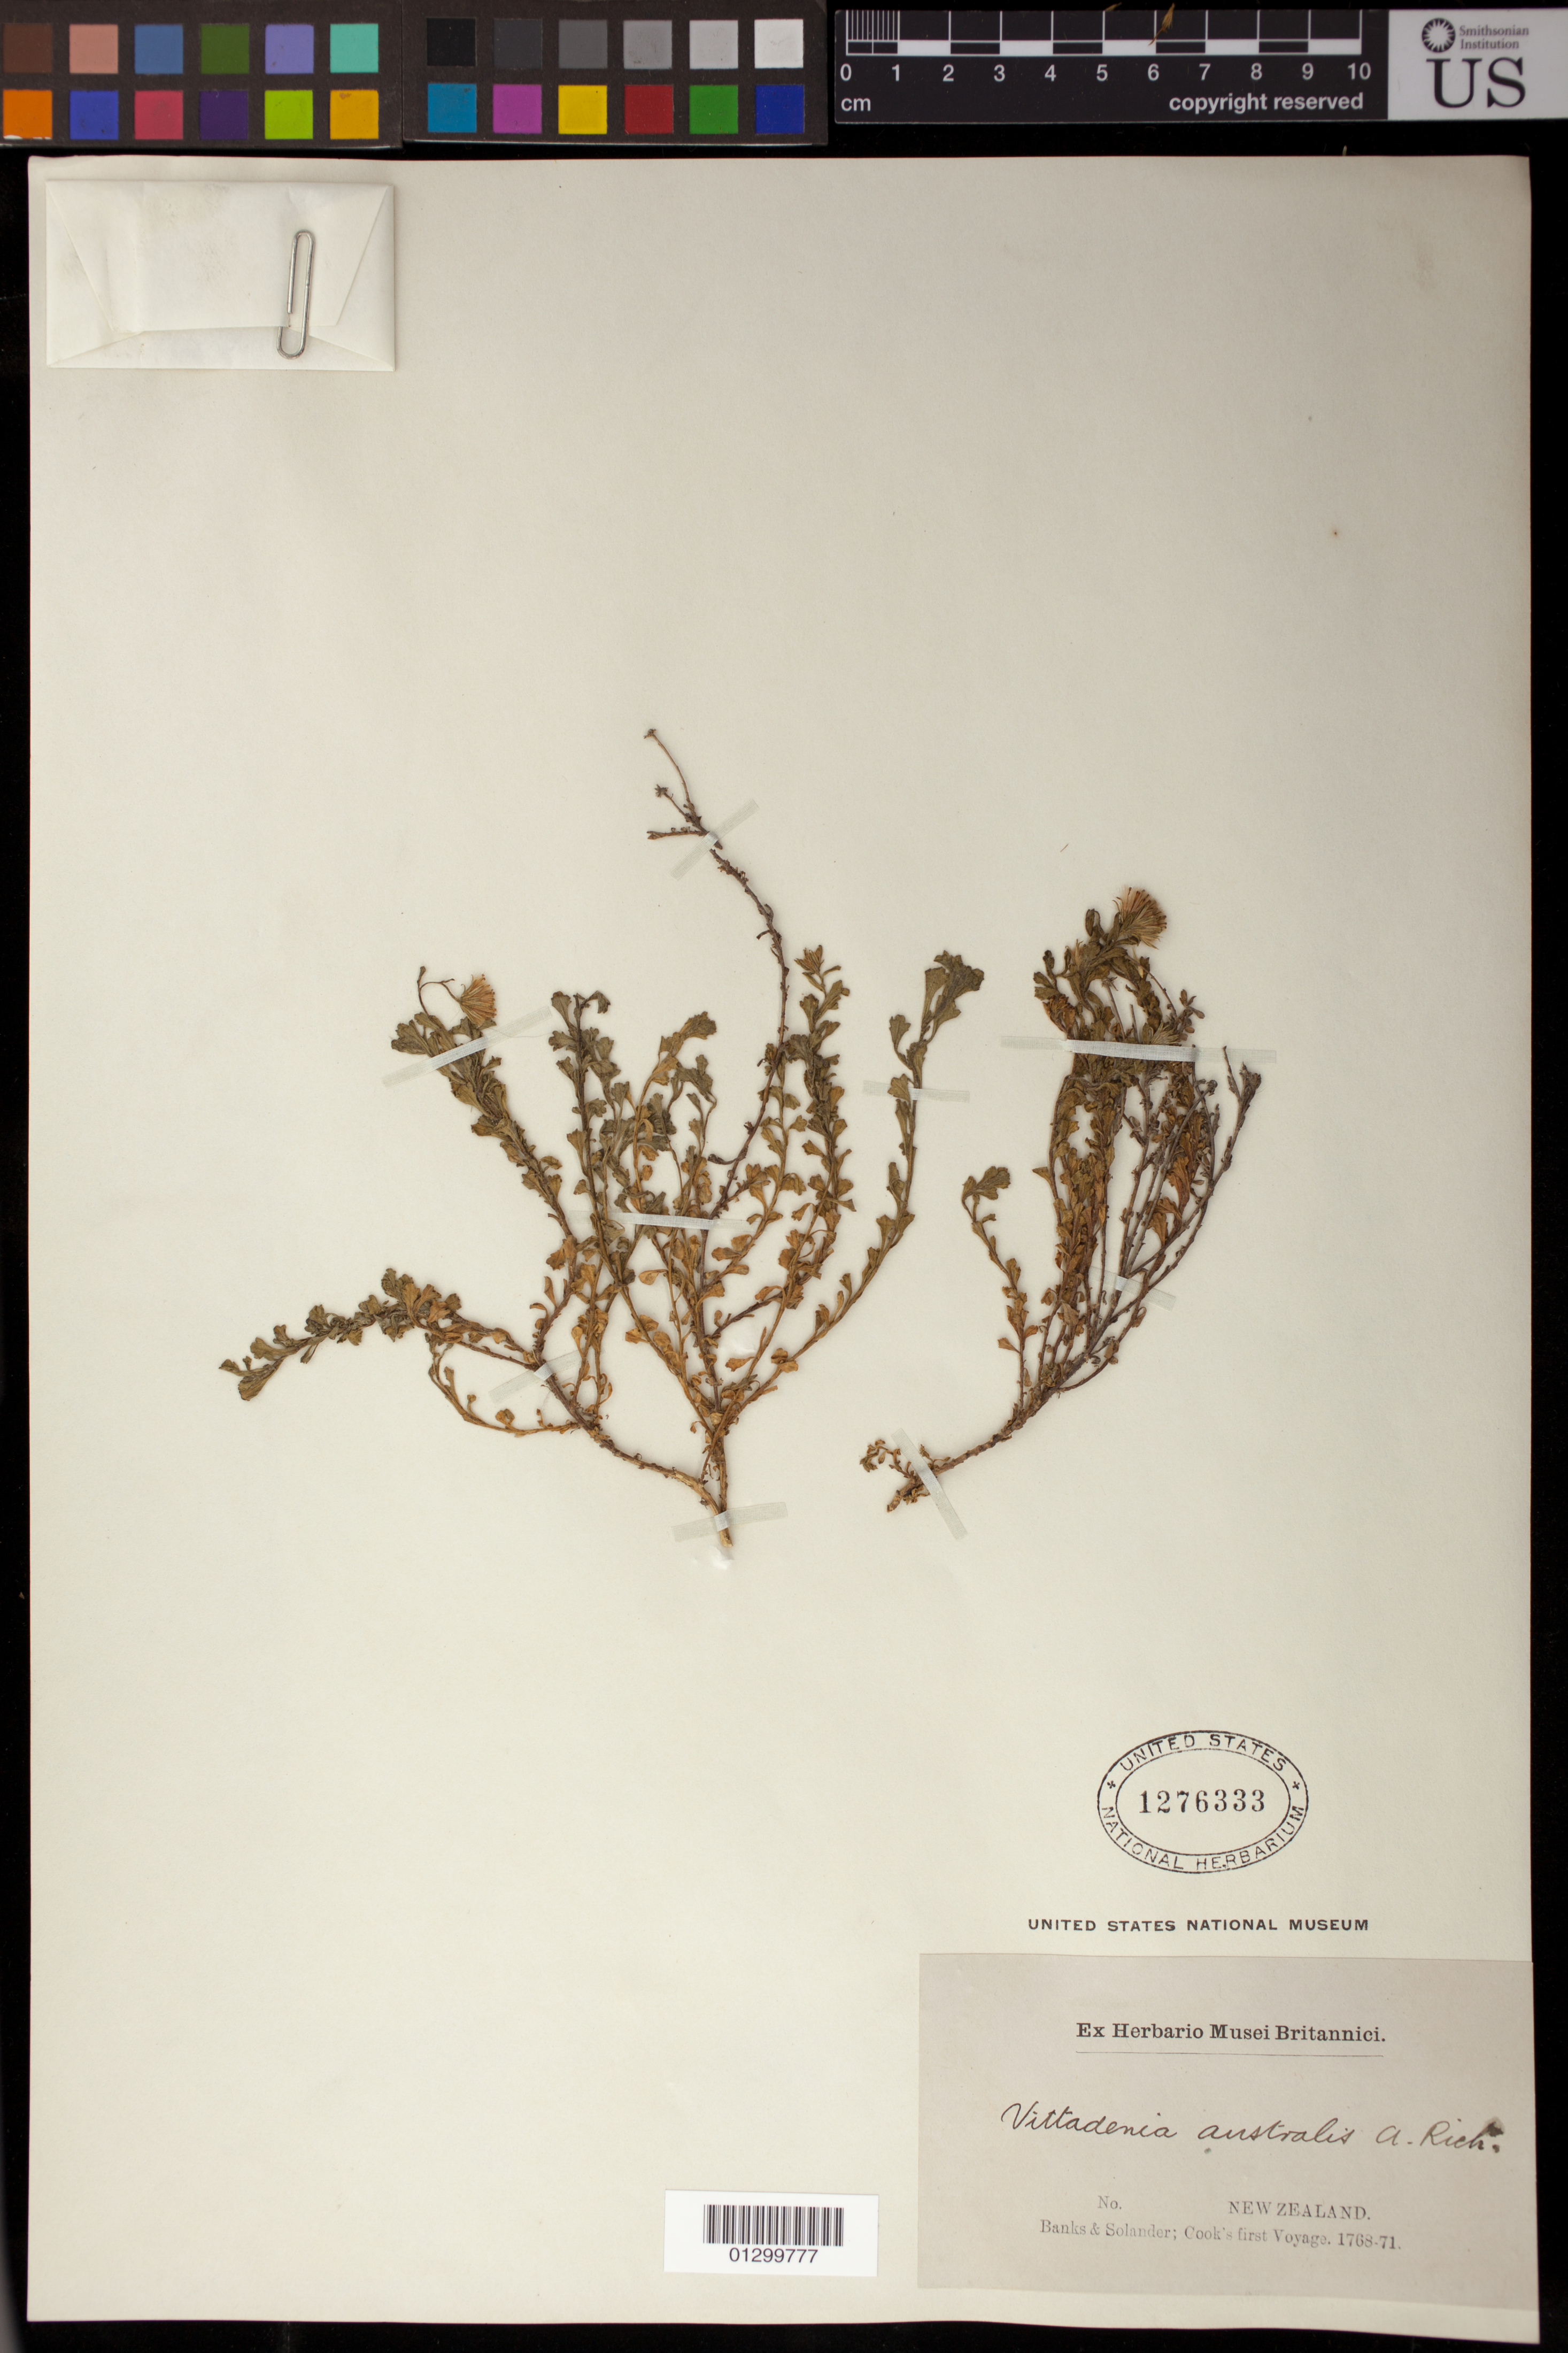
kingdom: Plantae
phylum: Tracheophyta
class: Magnoliopsida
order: Asterales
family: Asteraceae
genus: Vittadinia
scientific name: Vittadinia australis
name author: A. Rich.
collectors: J. Banks & D. C. Solander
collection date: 1768/1771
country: New Zealand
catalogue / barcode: US 1276333